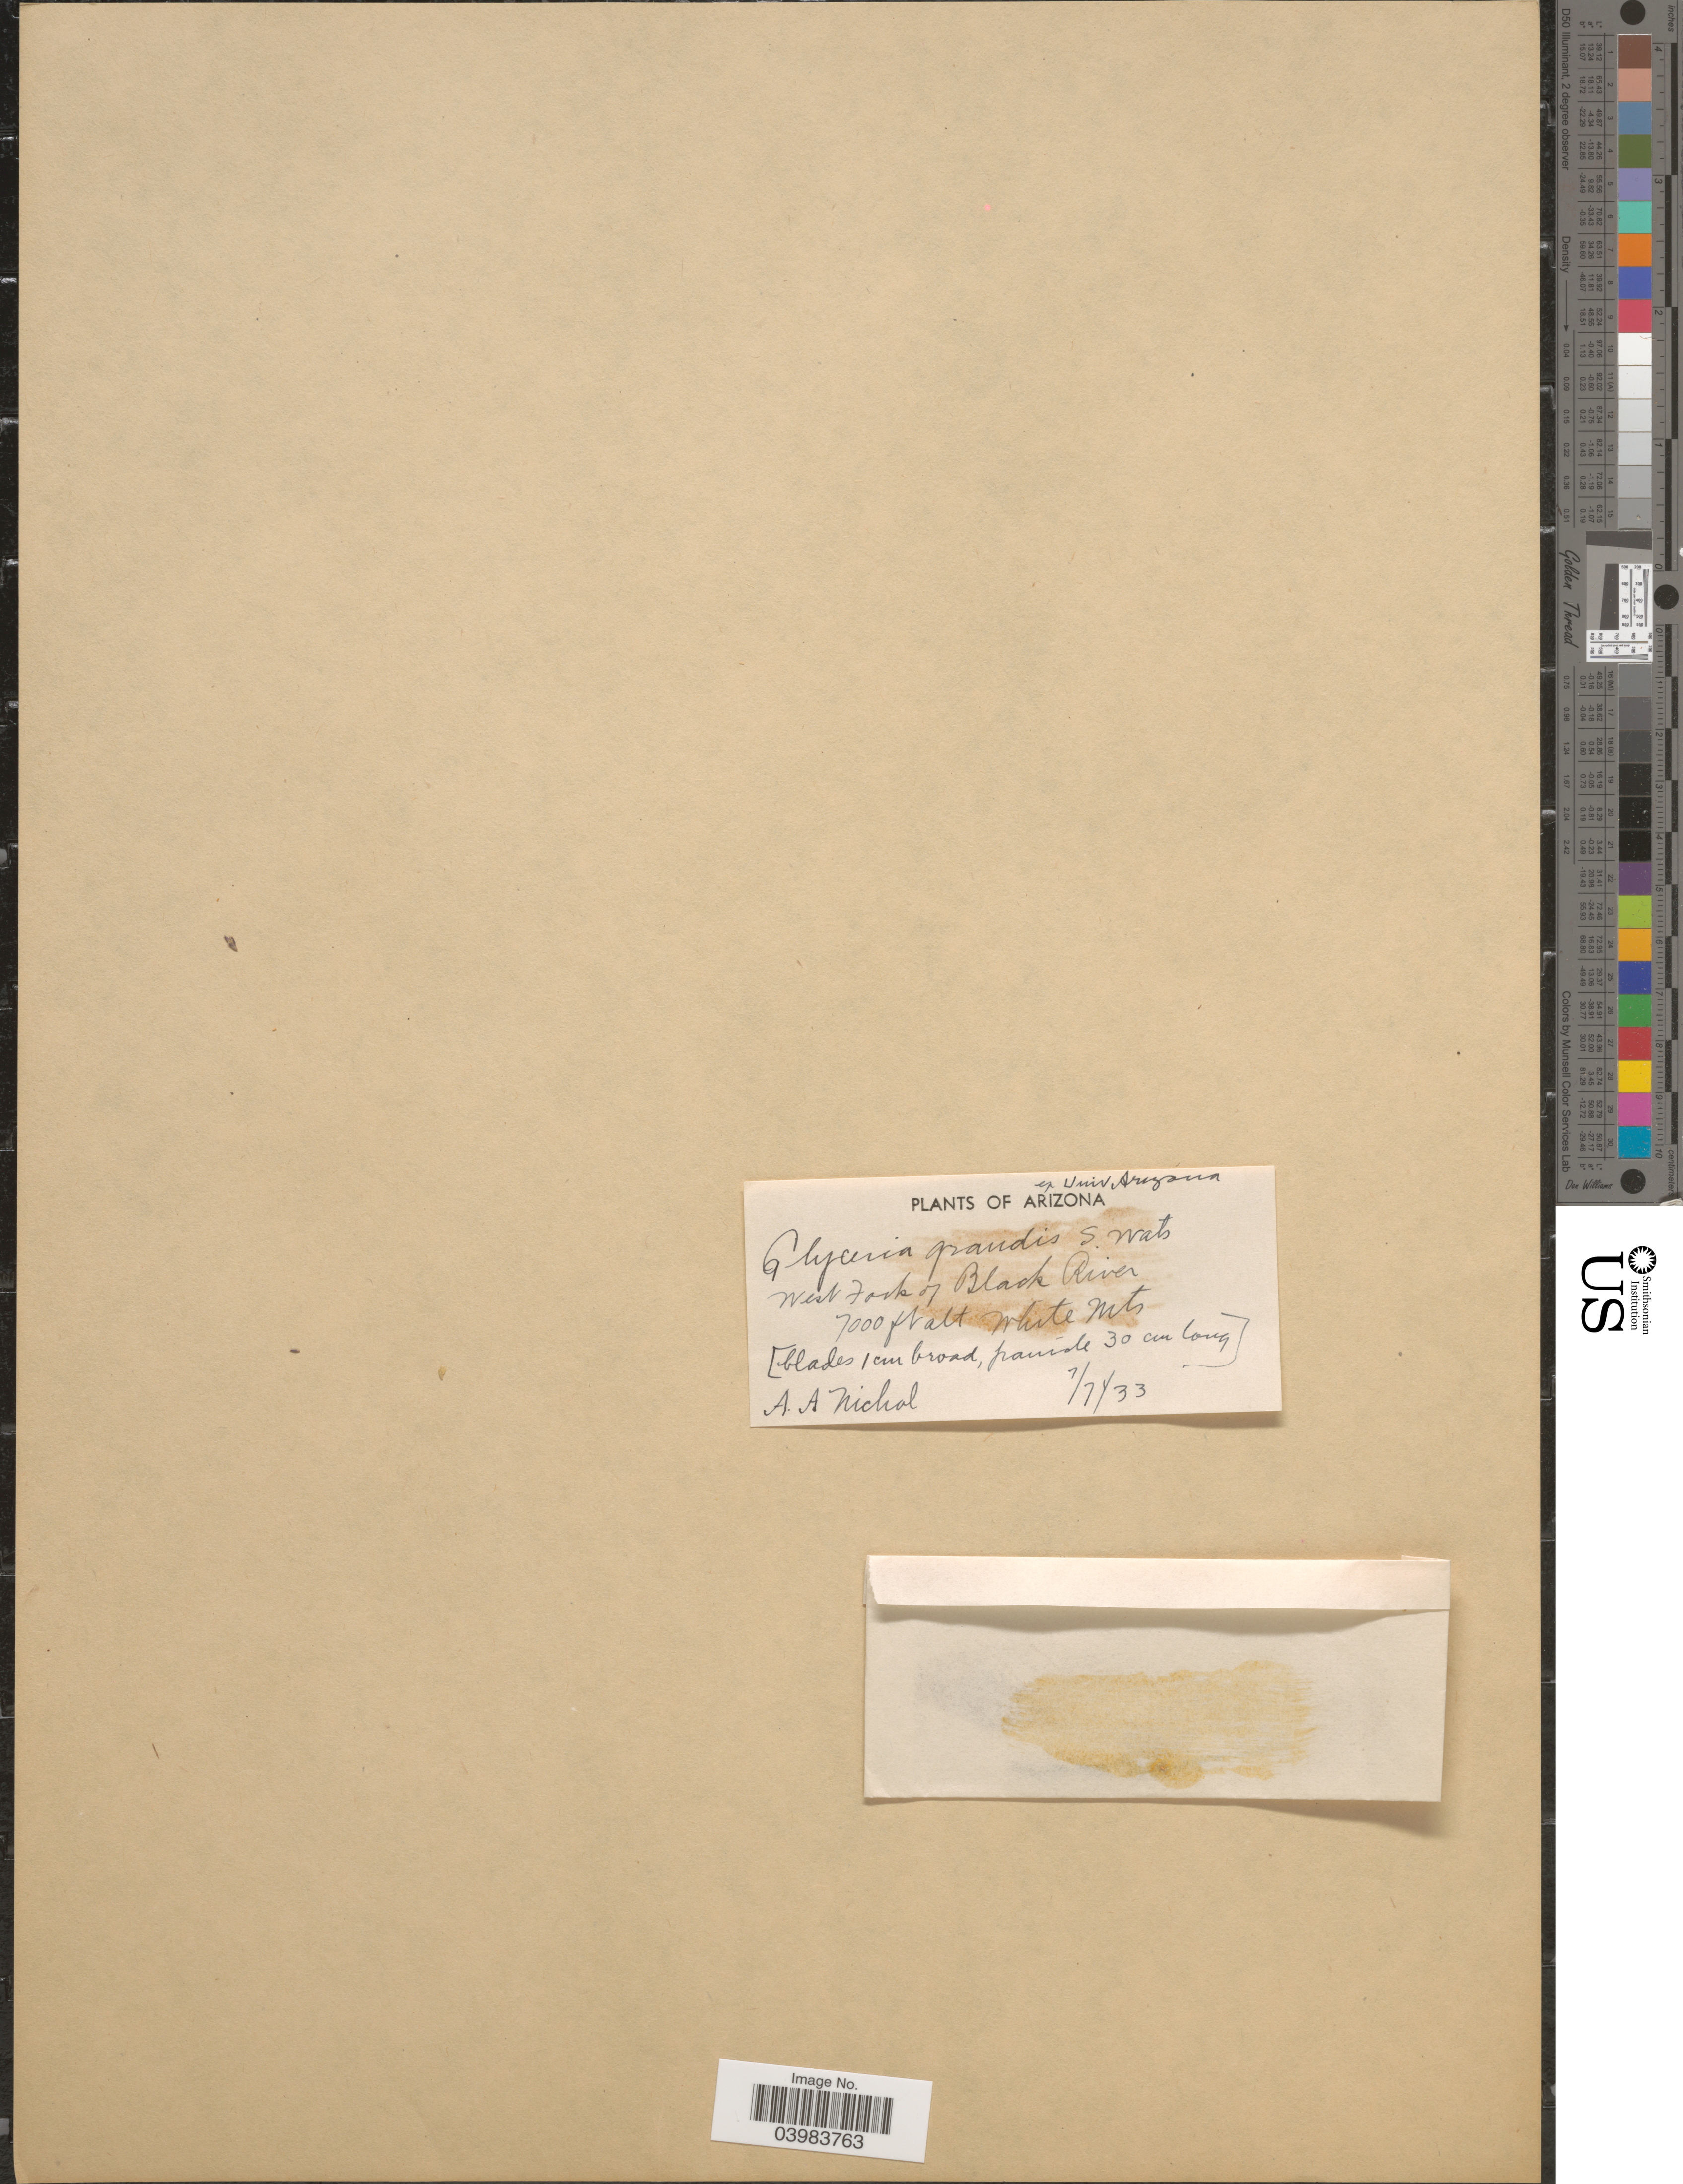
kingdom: Plantae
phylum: Tracheophyta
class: Liliopsida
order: Poales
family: Poaceae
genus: Glyceria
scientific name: Glyceria grandis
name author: S. Watson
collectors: A. Nichol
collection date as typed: Transcribed d/m/y: 7/7/33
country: United States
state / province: Arizona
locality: West Fork of Black River. White Mts.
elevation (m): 2134